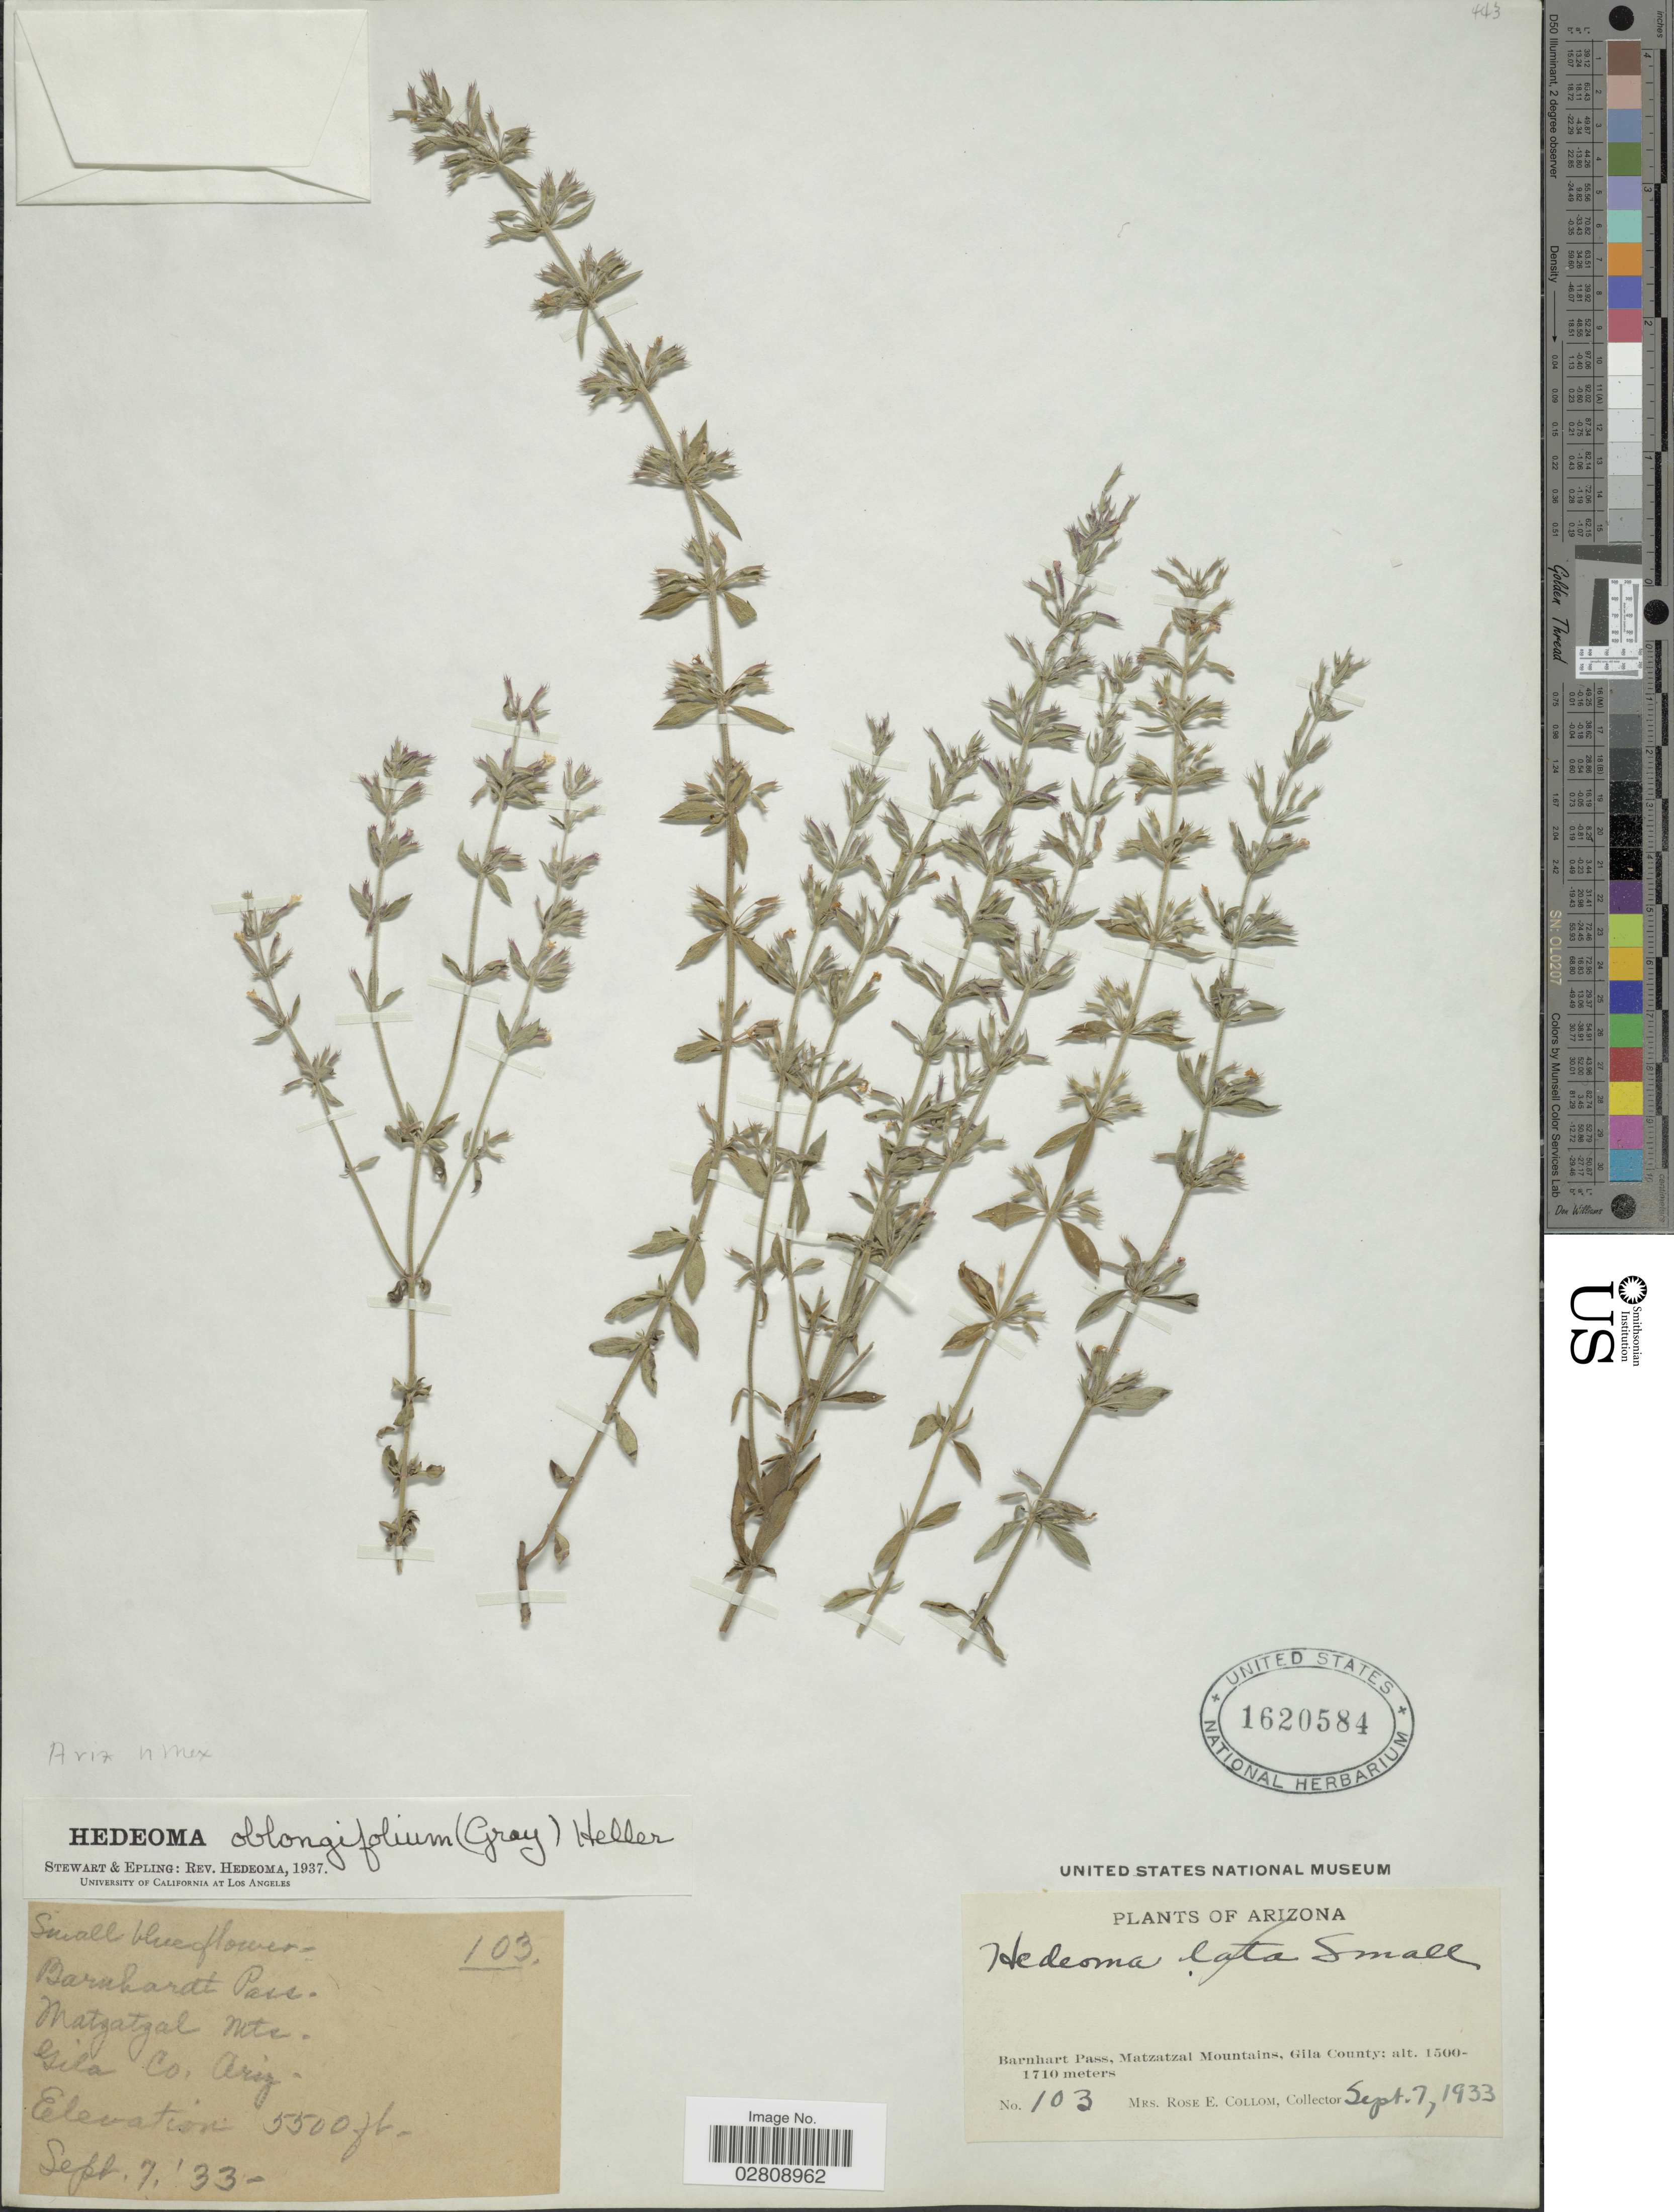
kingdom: Plantae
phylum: Tracheophyta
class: Magnoliopsida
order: Lamiales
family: Lamiaceae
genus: Hedeoma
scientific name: Hedeoma oblongifolia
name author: (A. Gray) A. Heller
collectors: R. E. Collom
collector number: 103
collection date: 1933-09-07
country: United States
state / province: Arizona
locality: Barnhardt Pass, Matzatzal Mountains, Gila County.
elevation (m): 1676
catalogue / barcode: US 1620584